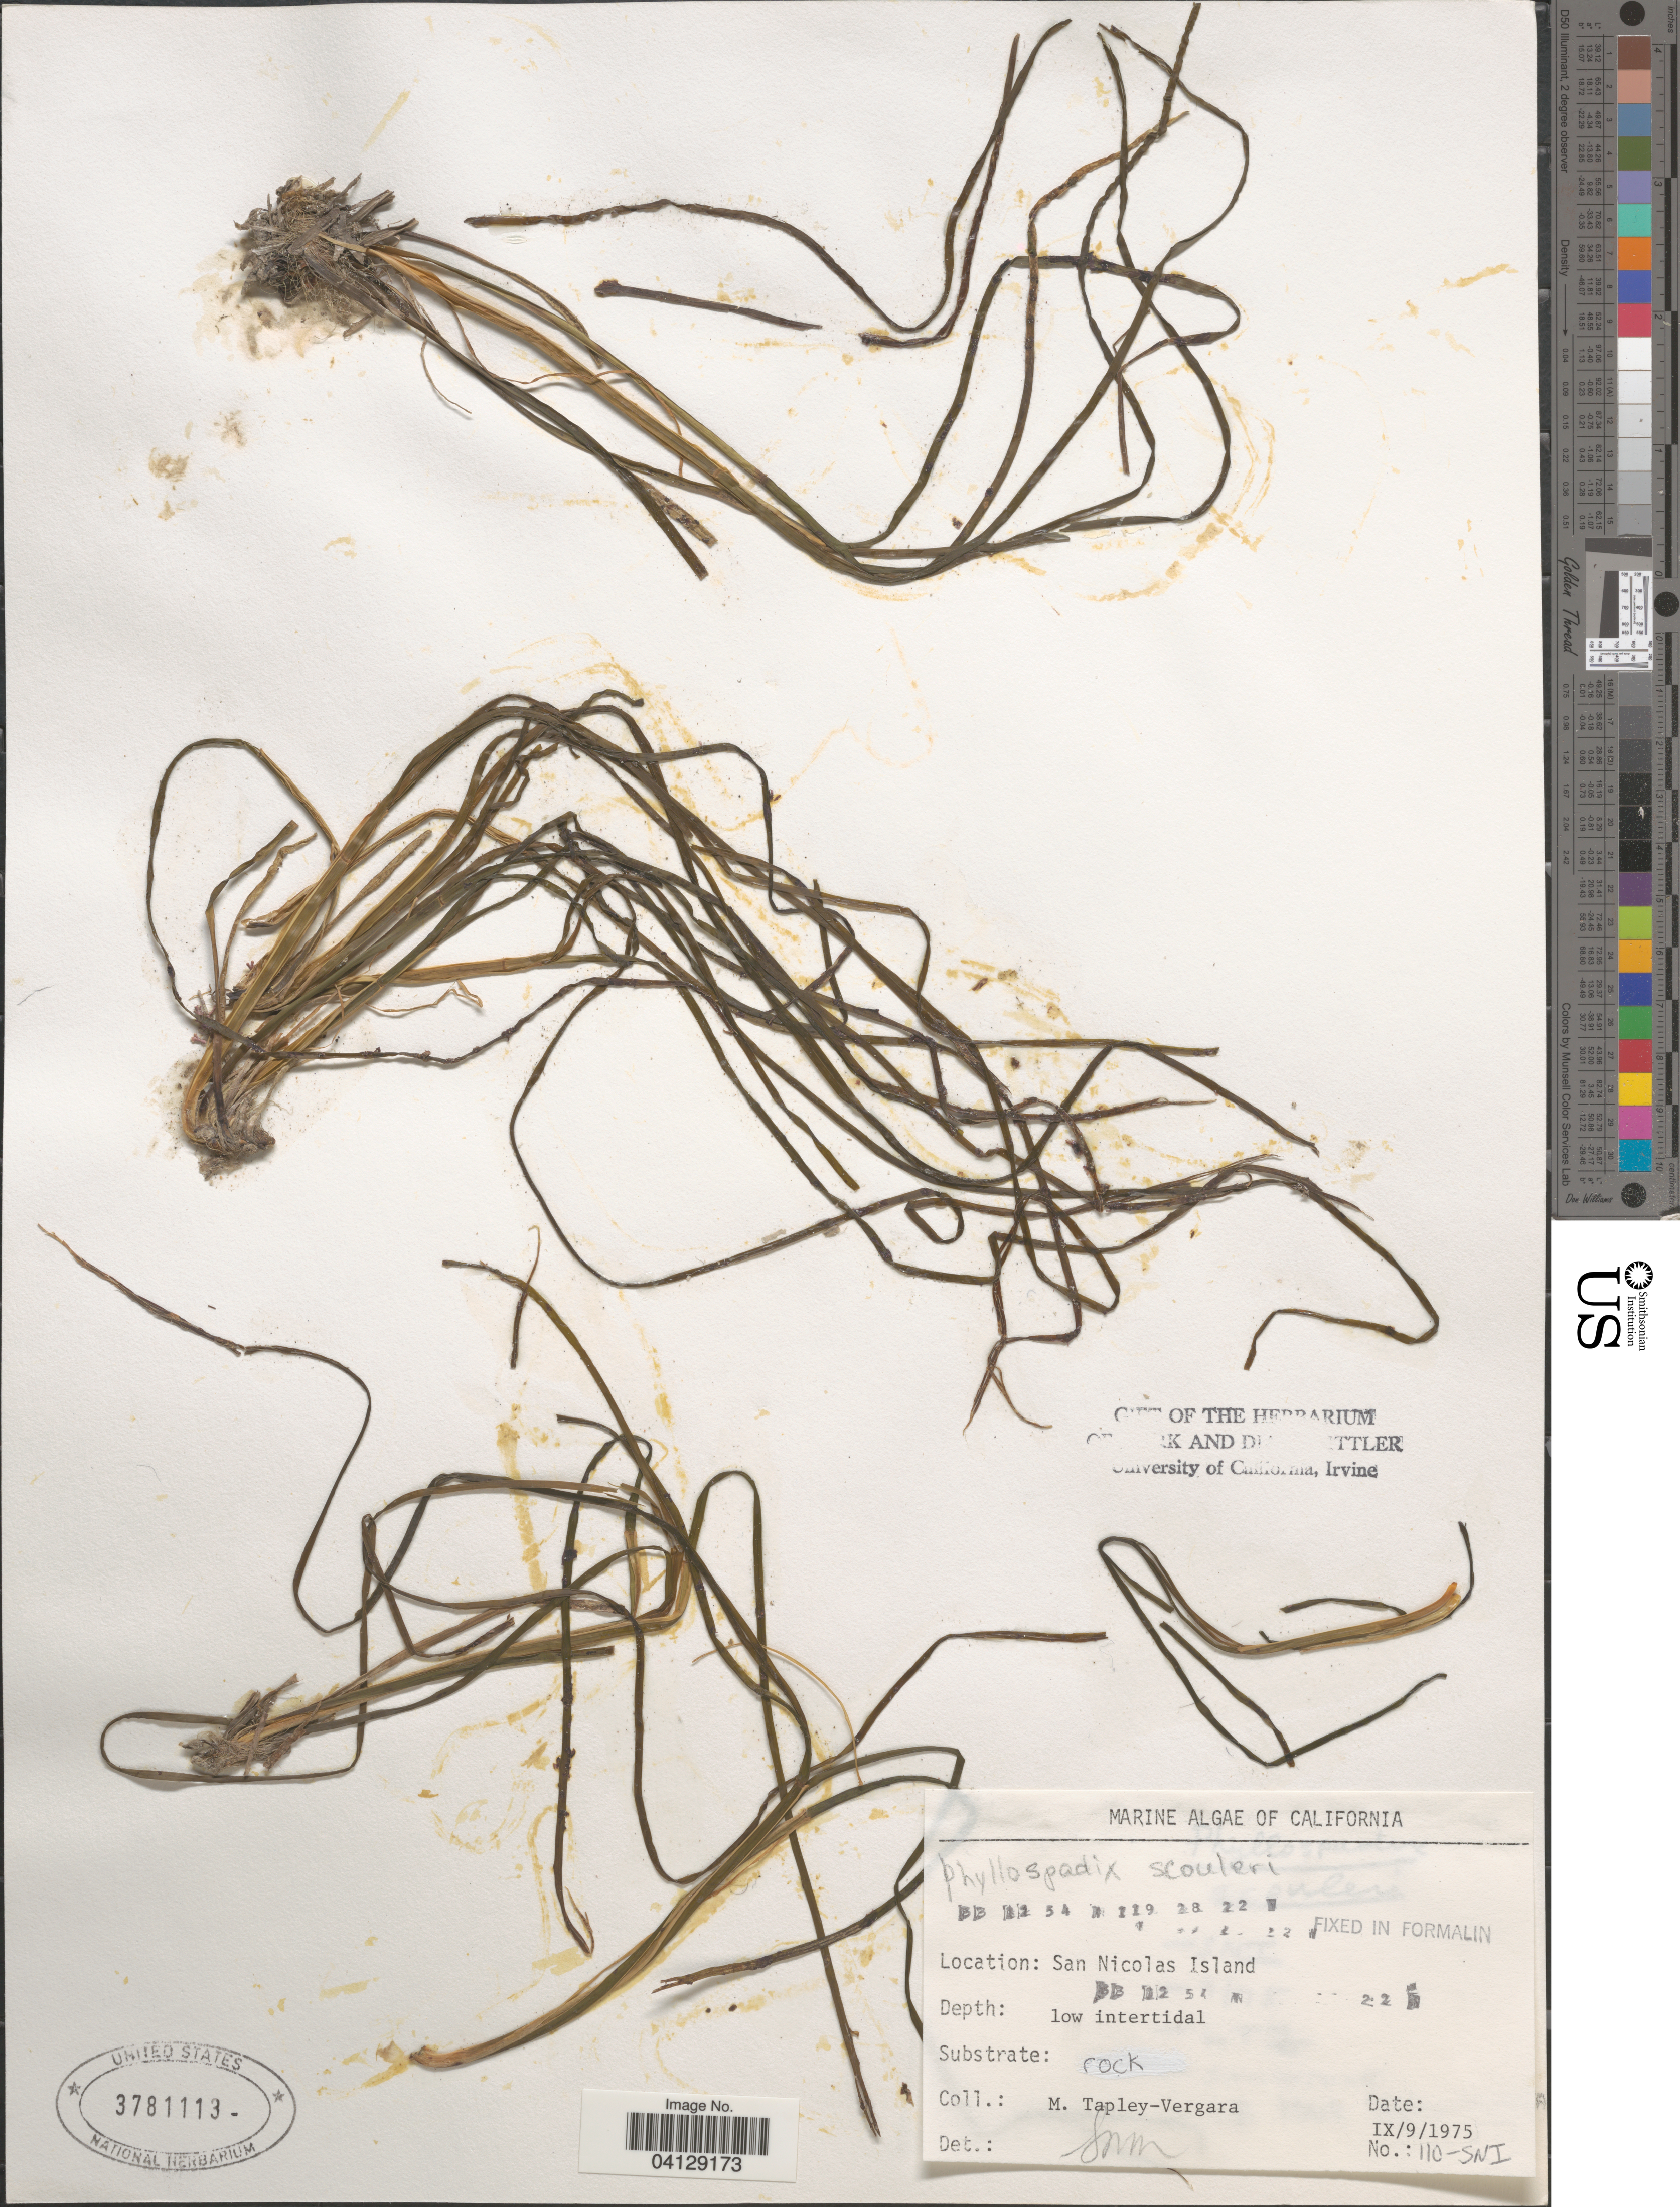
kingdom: Plantae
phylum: Tracheophyta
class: Liliopsida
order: Alismatales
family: Zosteraceae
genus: Phyllospadix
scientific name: Phyllospadix scouleri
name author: Hook.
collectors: M. Tapley-Vergara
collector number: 110-SNI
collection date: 1975-09-09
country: United States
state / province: California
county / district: Ventura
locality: San Nicolas Island.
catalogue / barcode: US 3781113